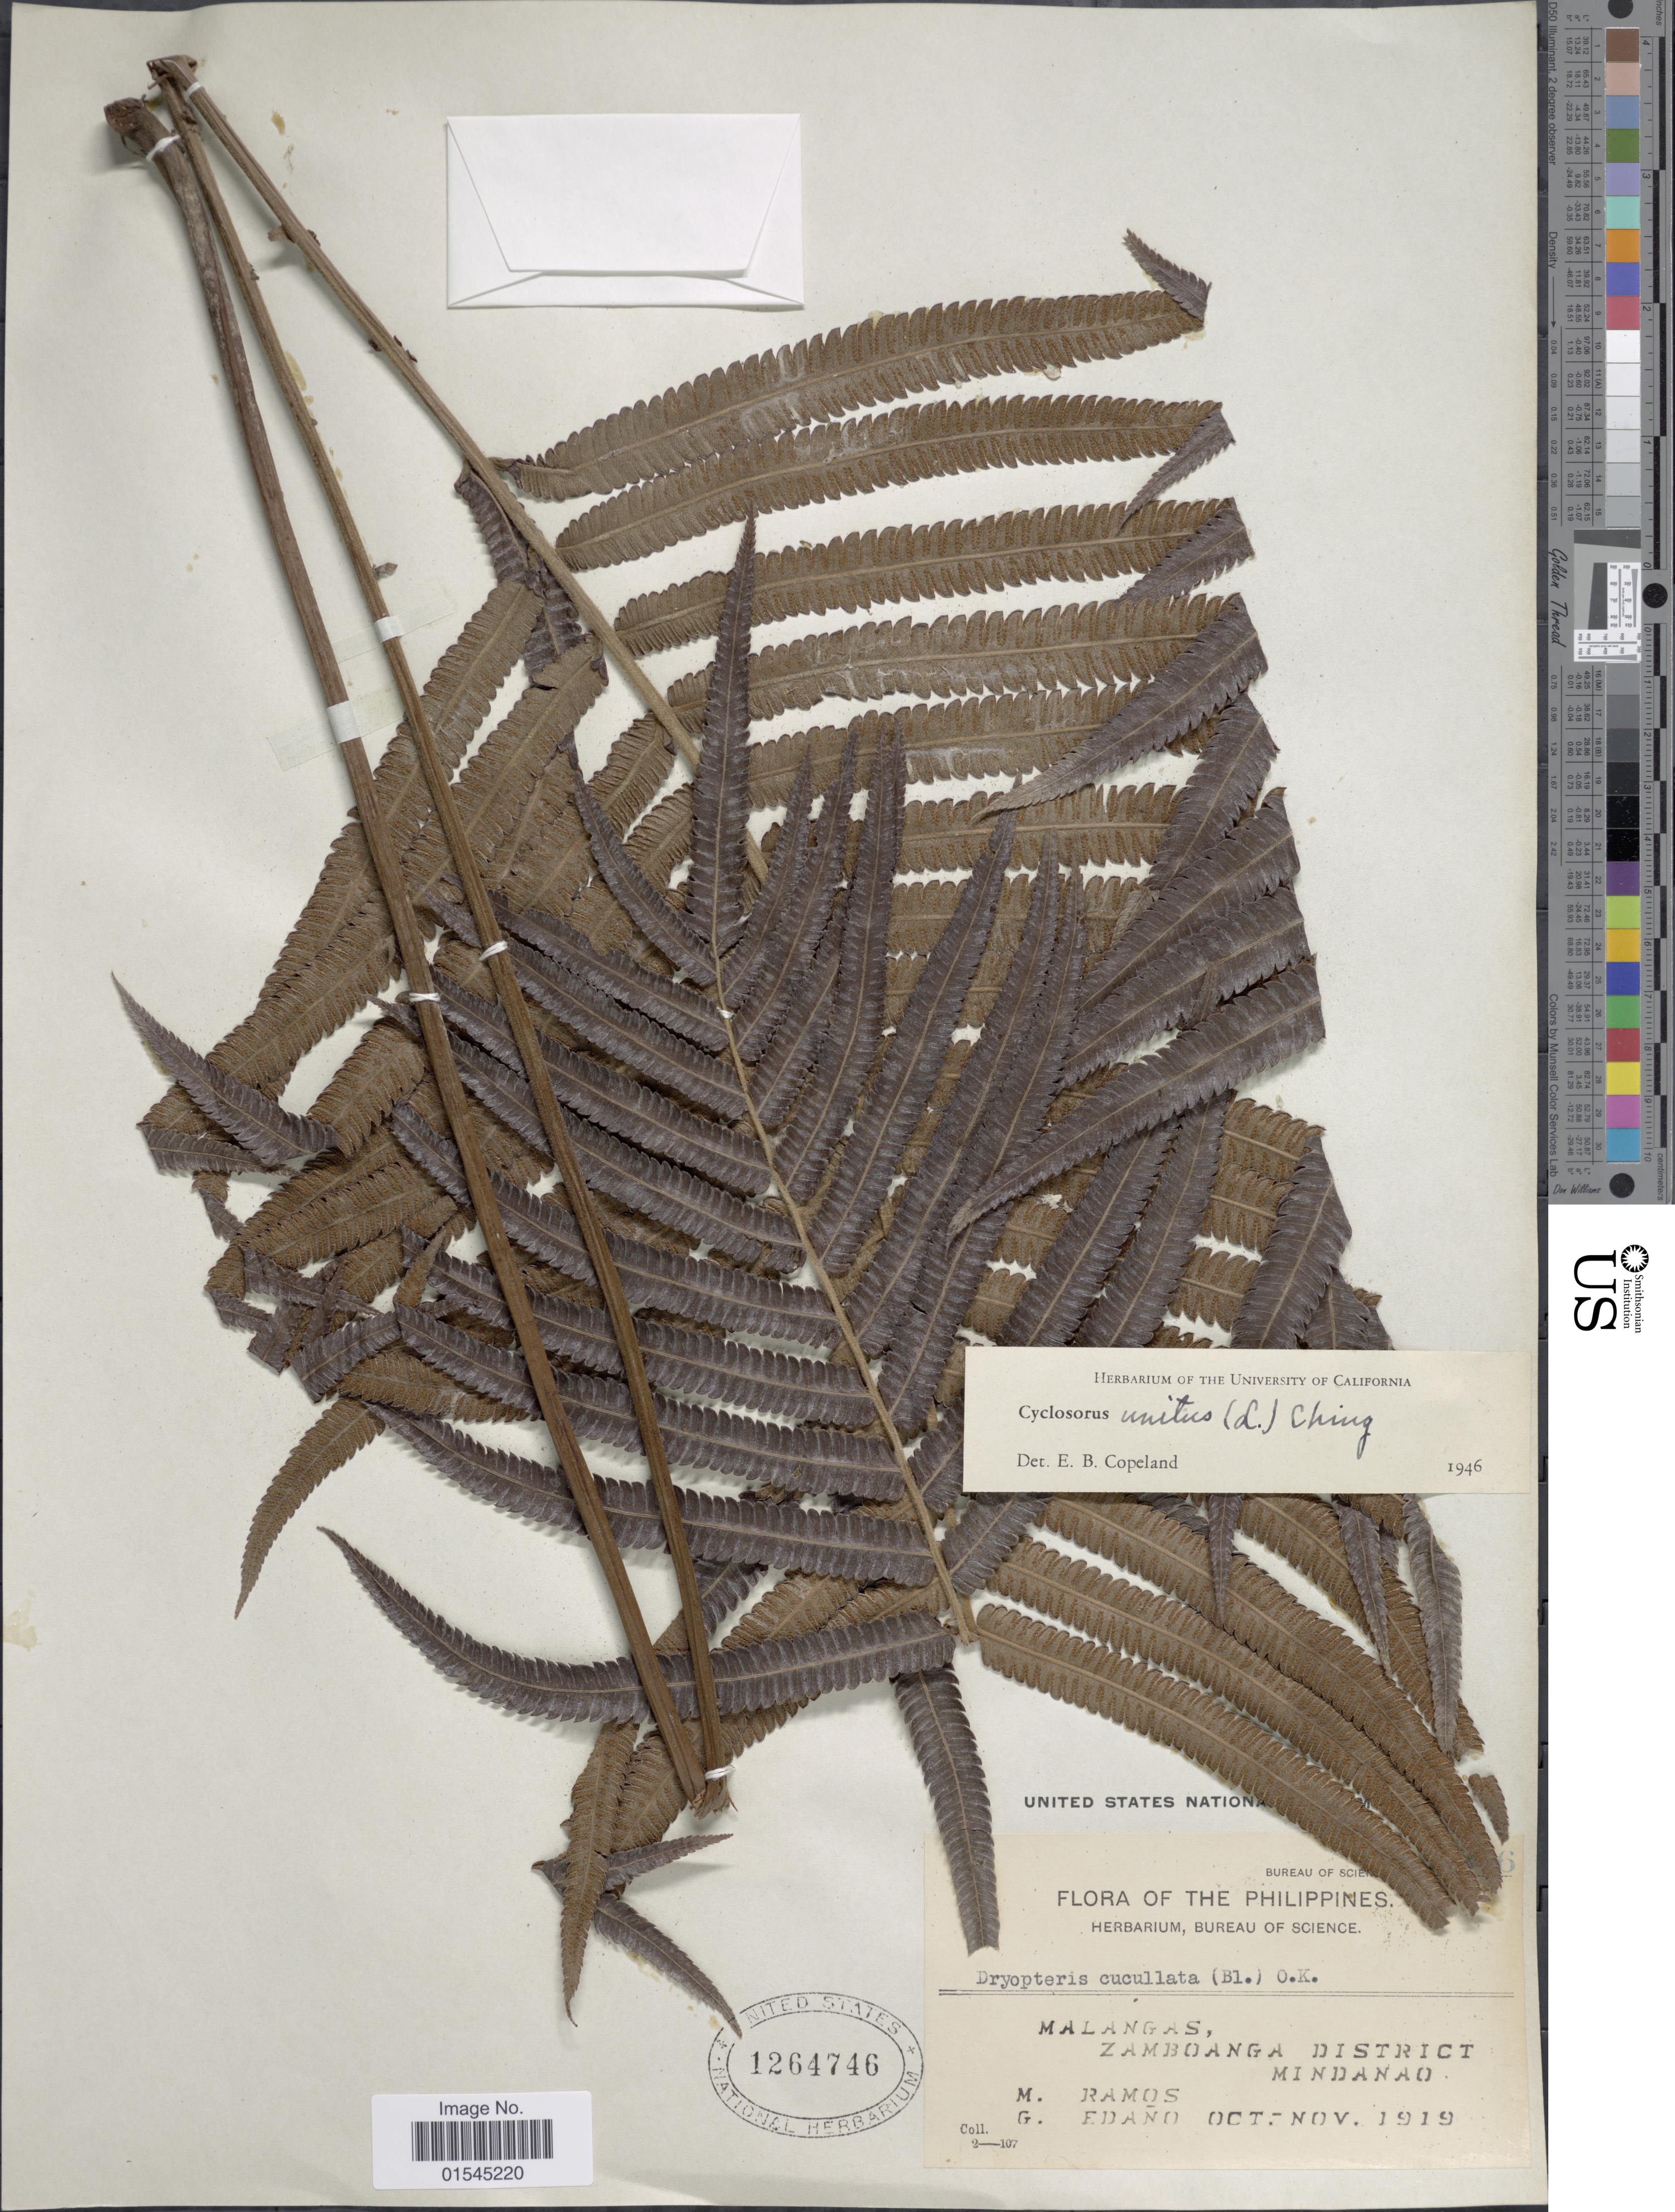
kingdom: Plantae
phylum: Tracheophyta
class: Polypodiopsida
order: Polypodiales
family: Thelypteridaceae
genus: Sphaerostephanos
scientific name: Sphaerostephanos unitus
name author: (L.) Holttum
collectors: M. Ramos & G. Edaño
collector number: Bureau of Science !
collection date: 1919-10/1919-11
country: Philippines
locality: Malangas Zamboanga District, Mindanao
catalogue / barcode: US 1264746